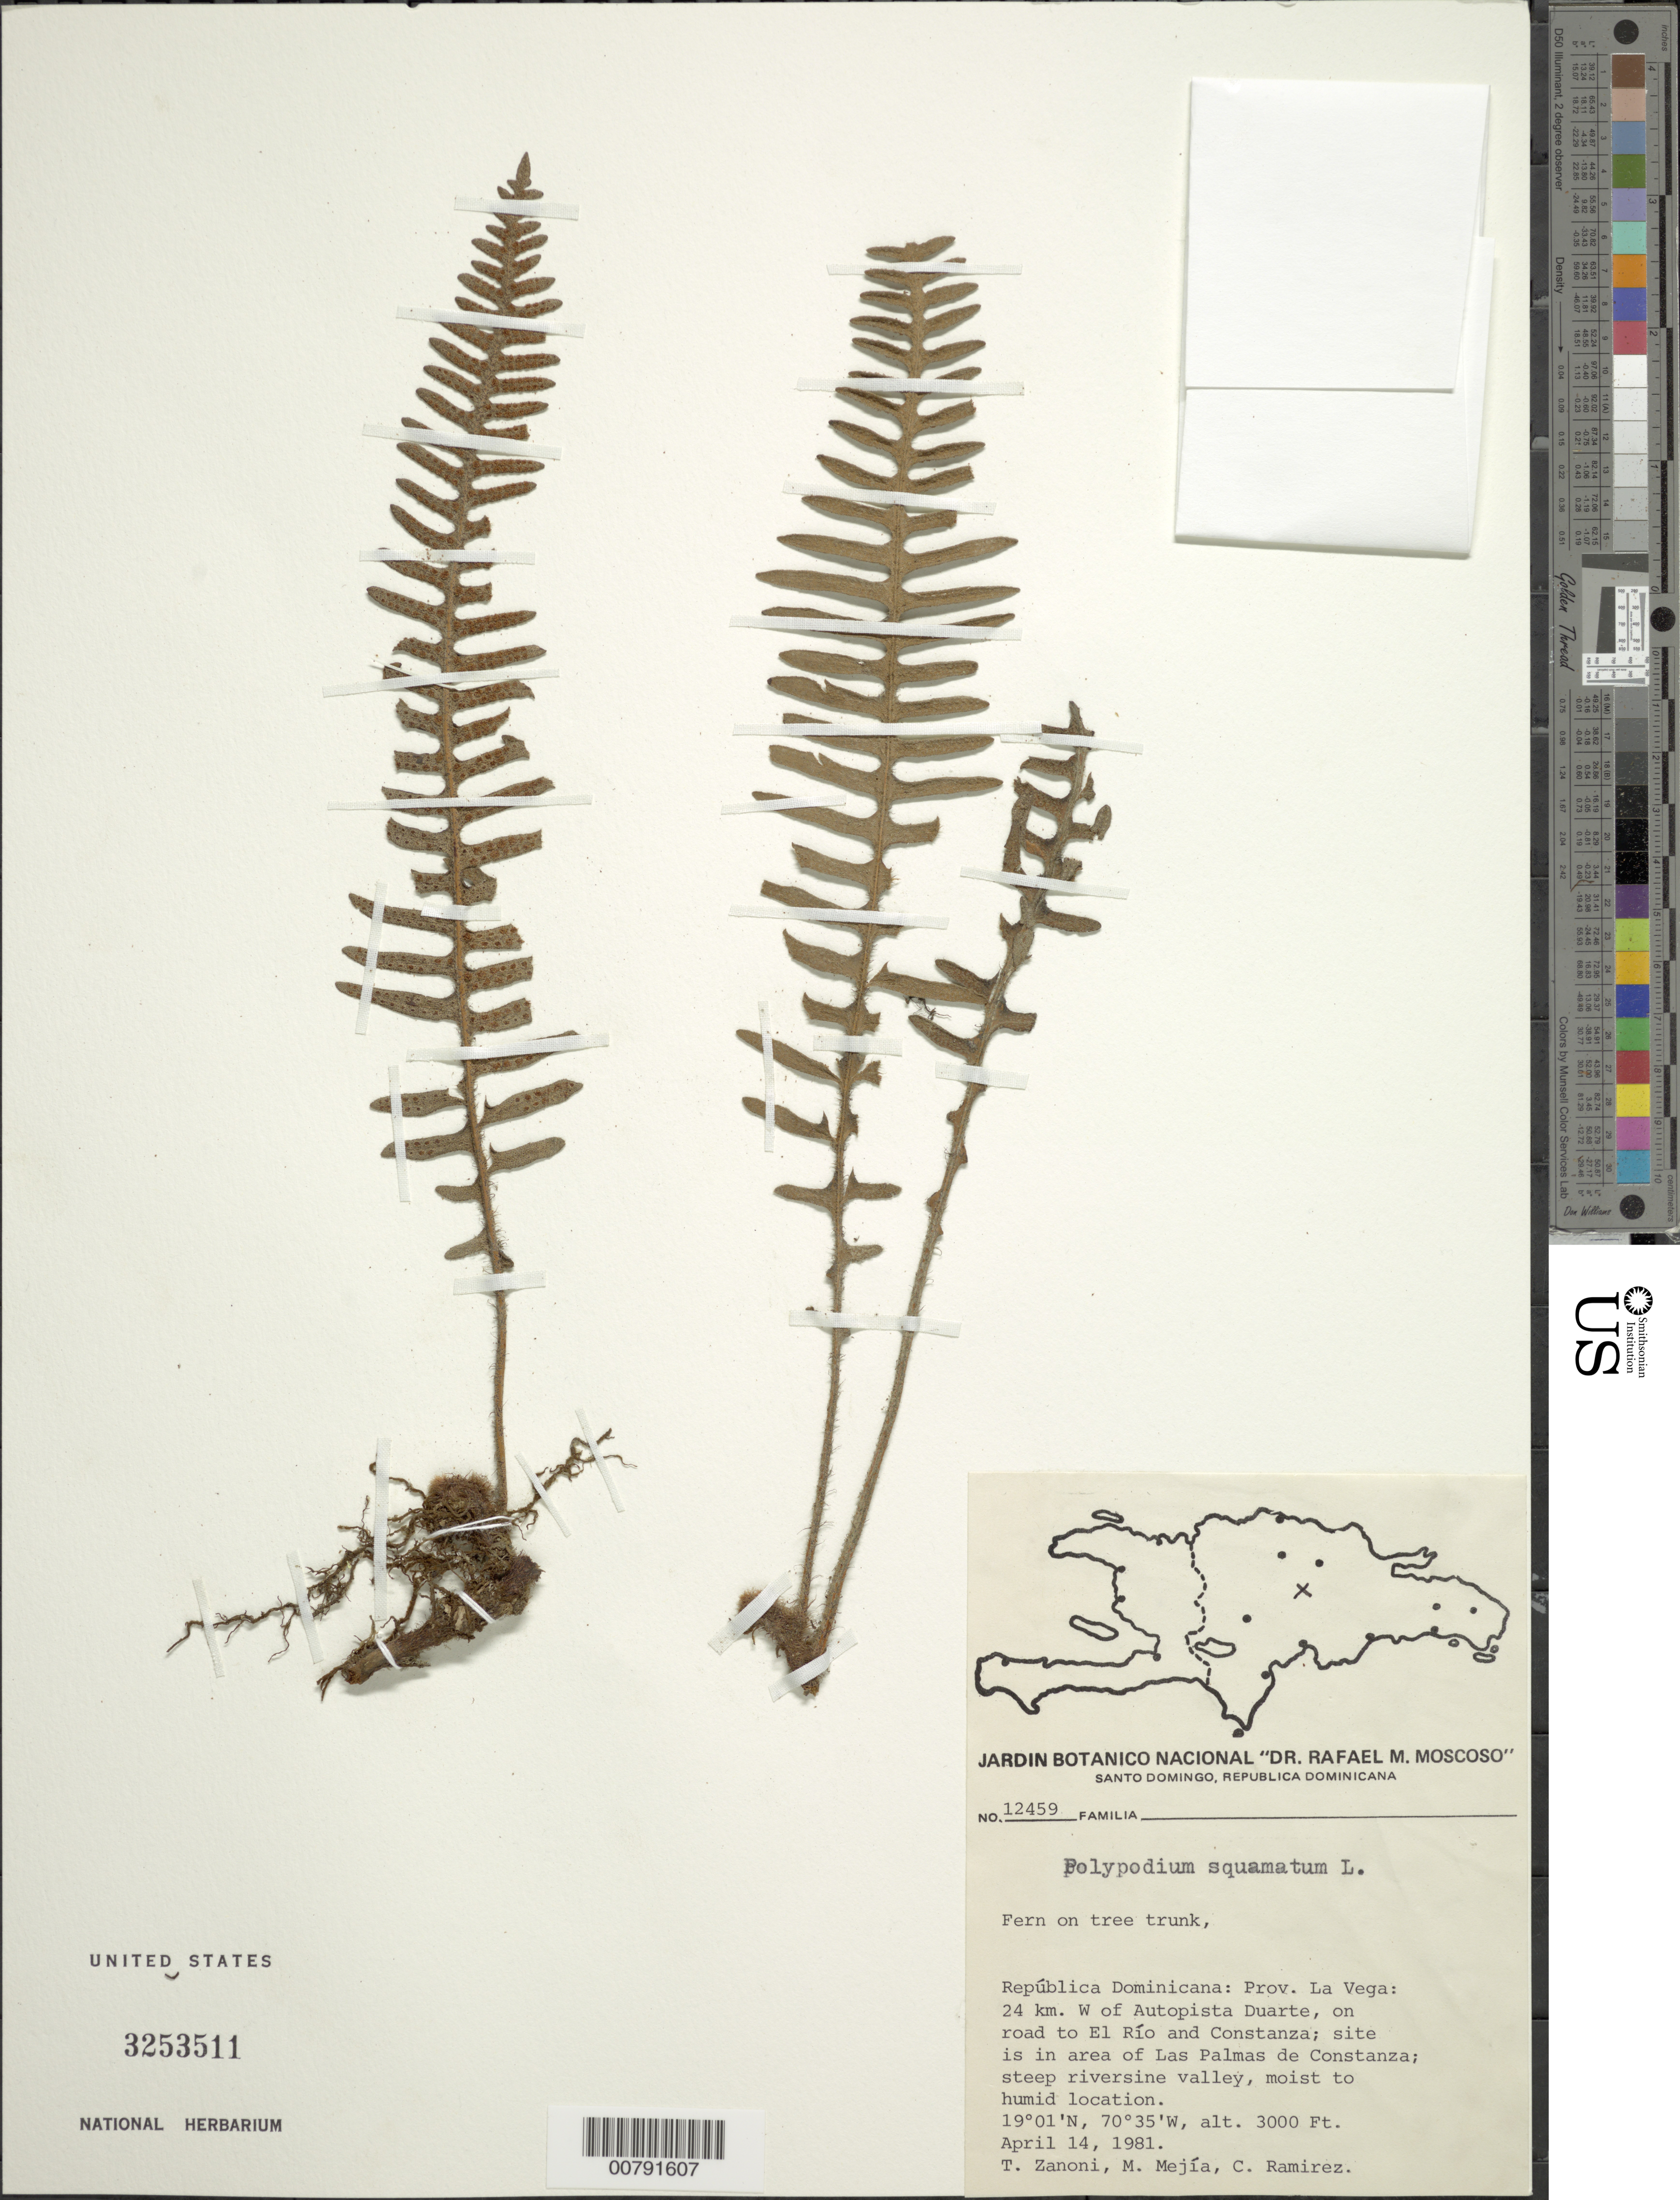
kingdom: Plantae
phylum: Tracheophyta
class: Polypodiopsida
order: Polypodiales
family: Polypodiaceae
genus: Pleopeltis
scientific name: Pleopeltis squamata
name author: (L.) J. Sm.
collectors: T. A. Zanoni, M. Mejia & C. Ramirez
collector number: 12459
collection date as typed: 14 Apr 1981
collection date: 1981-04-14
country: Dominican Republic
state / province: La Vega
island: Hispaniola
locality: Autopista Duarte, 24 km W of, on road to El Río and Constanza, in area of Las Palmas de Constanza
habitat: Steep riverside valley, moist to humid location; on tree trunk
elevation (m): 914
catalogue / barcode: US 3253511